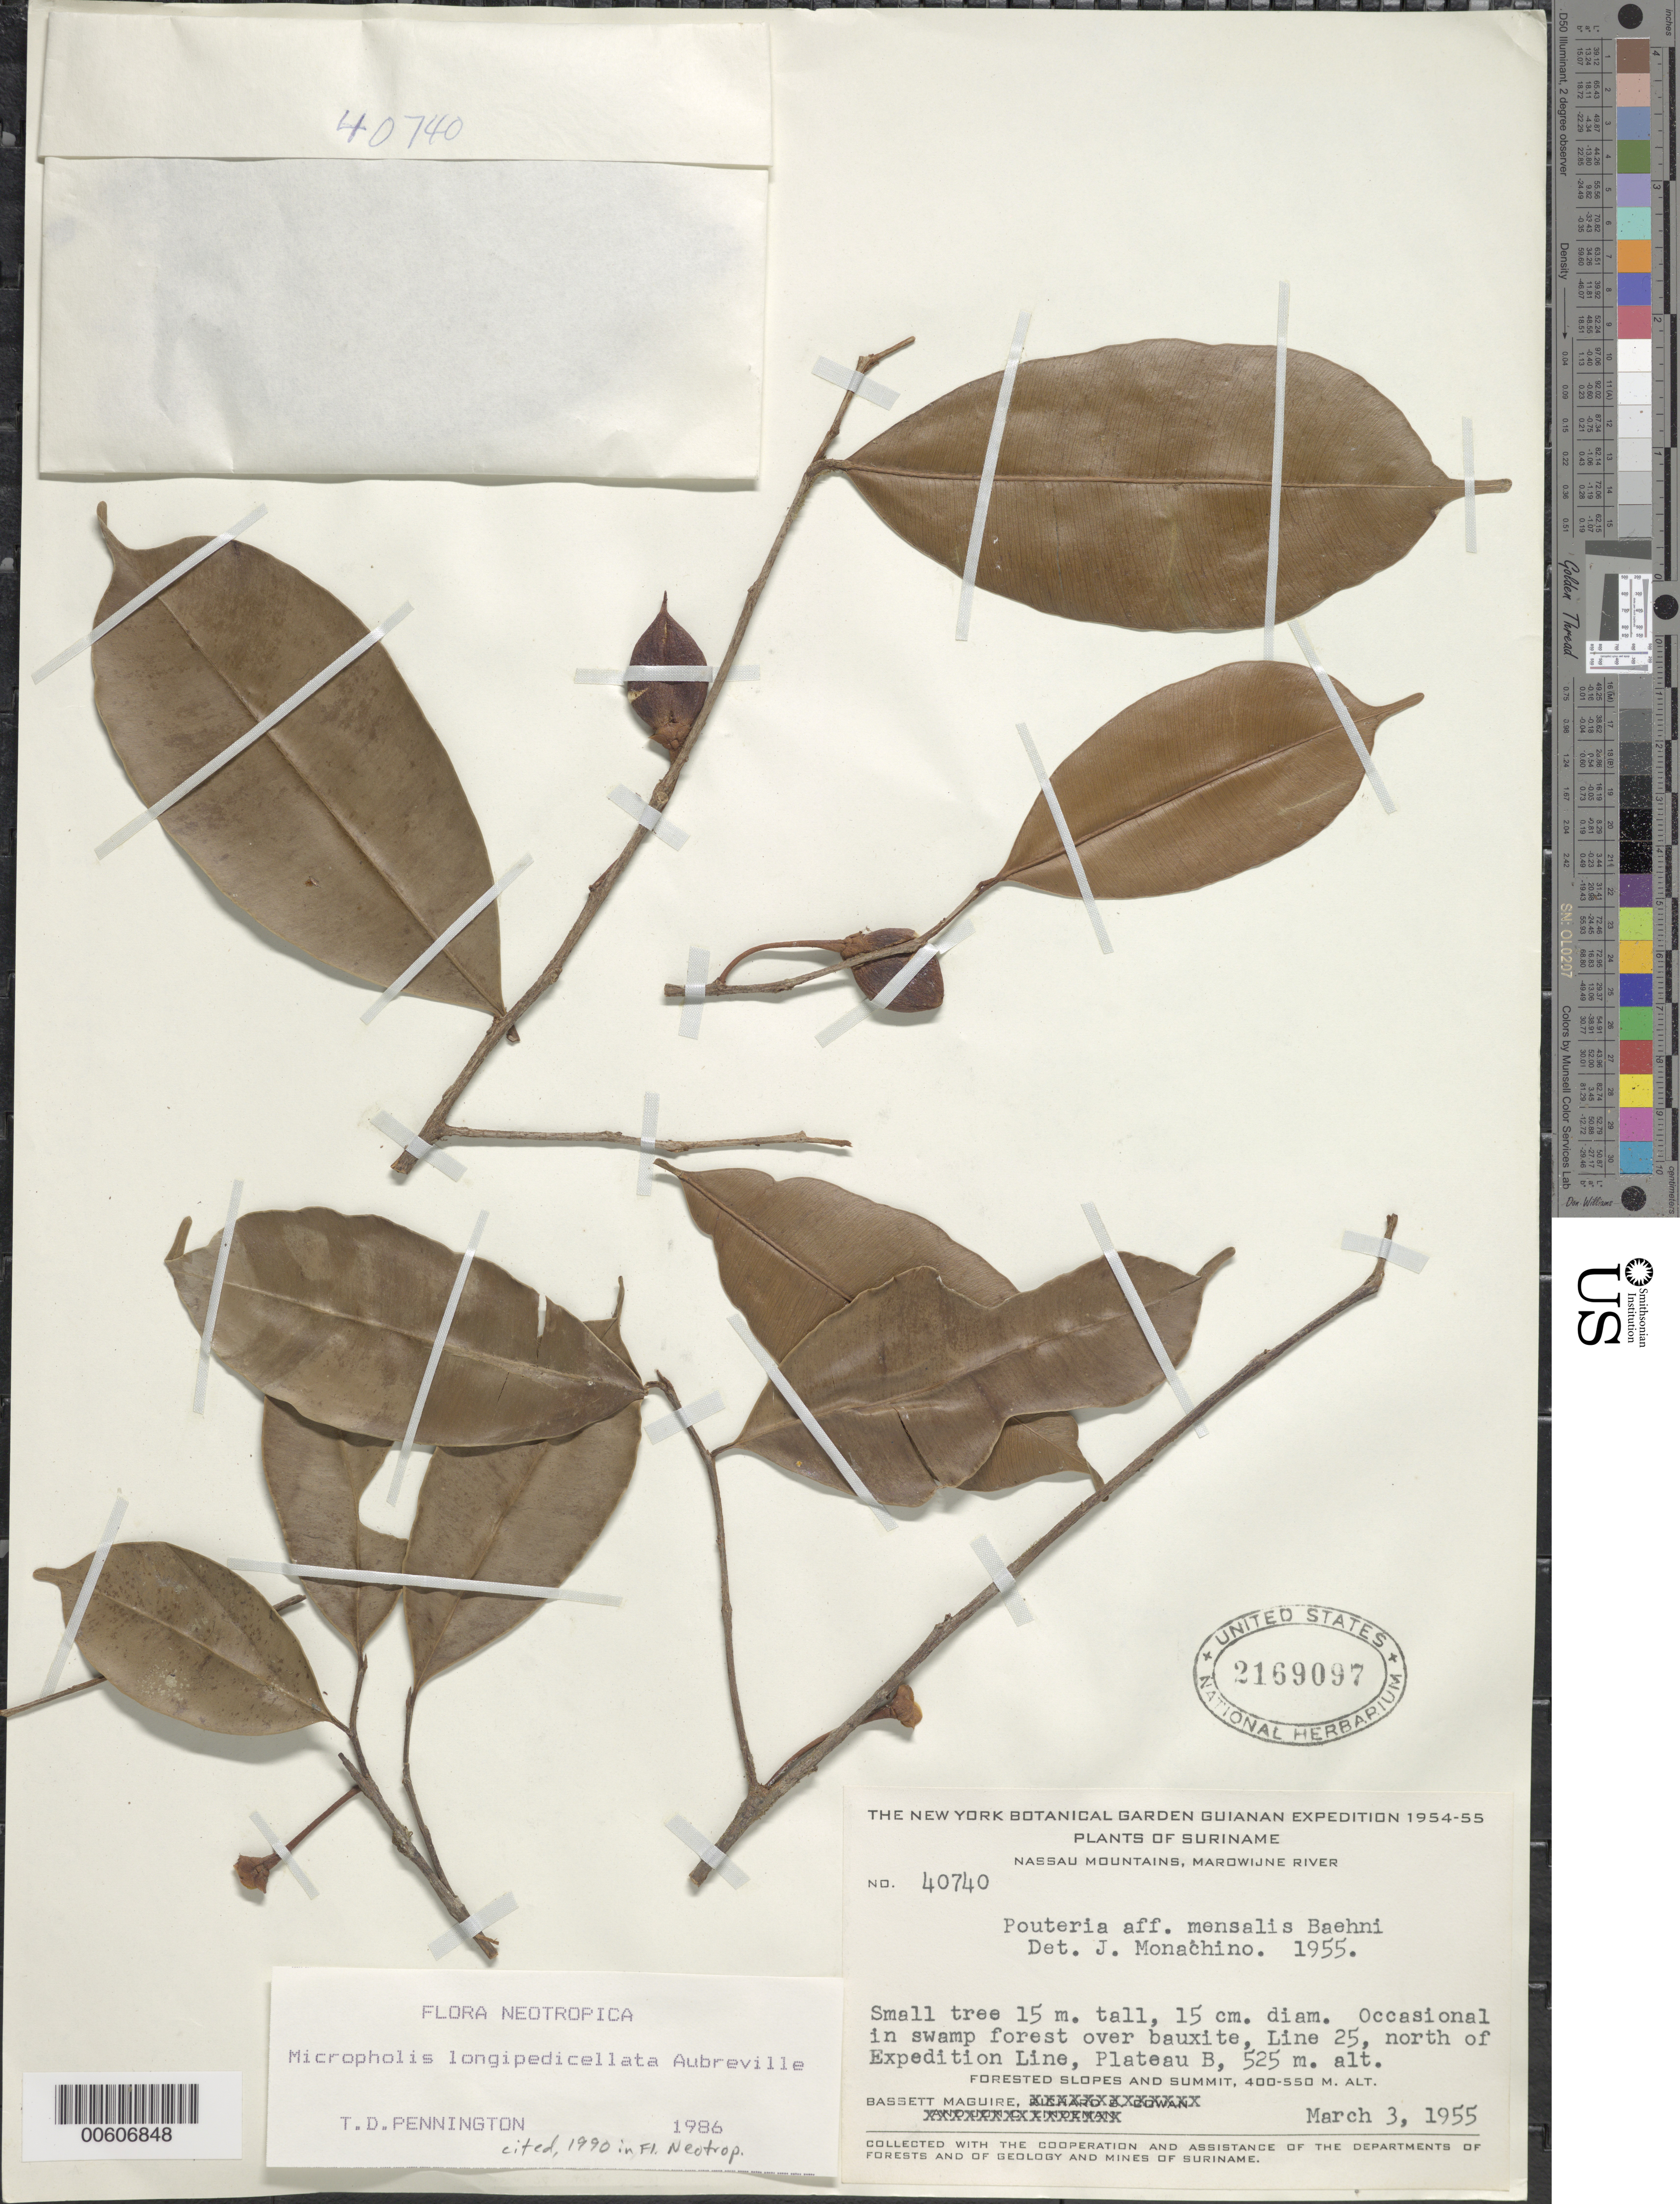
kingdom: Plantae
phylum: Tracheophyta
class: Magnoliopsida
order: Ericales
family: Sapotaceae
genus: Micropholis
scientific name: Micropholis longipedicellata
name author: Aubrév.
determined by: Pennington, T. D., (K)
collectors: B. Maguire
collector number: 40740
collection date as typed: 3-Mar-55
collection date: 1955-03-03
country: Suriname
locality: Nassau Mts., Marowijne R., Plateau B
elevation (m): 525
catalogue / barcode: US 2169097